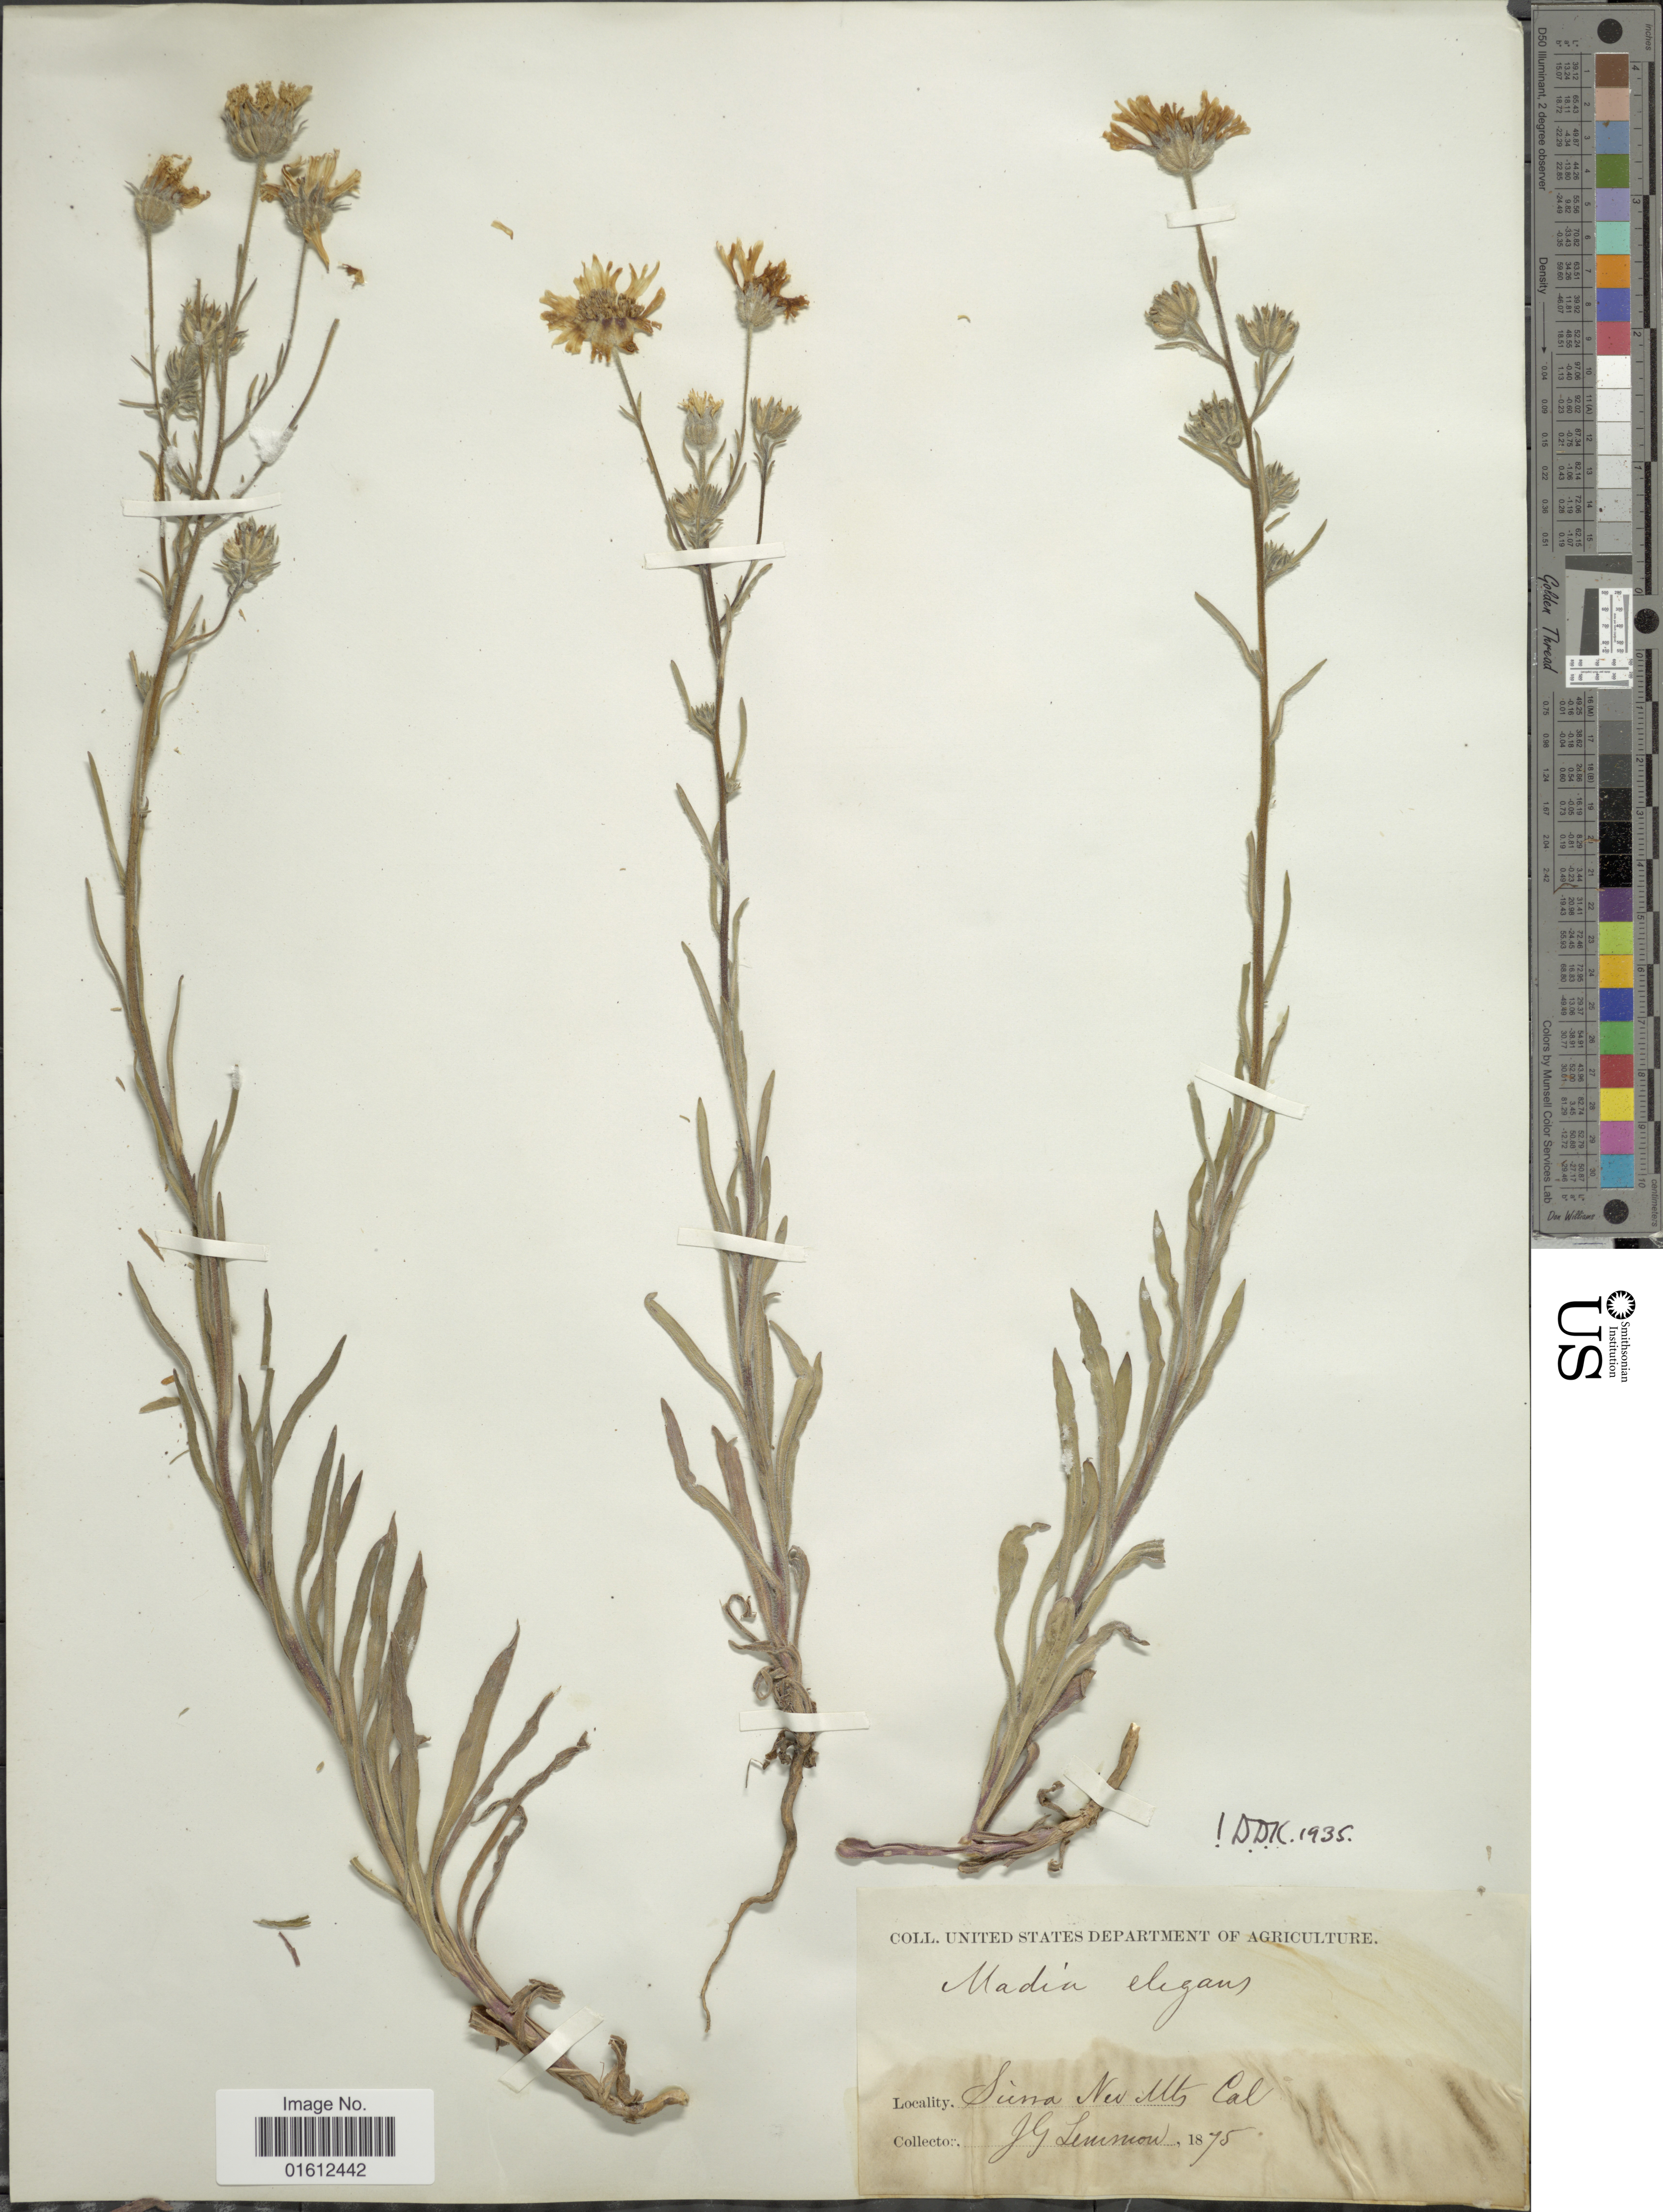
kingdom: Plantae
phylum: Tracheophyta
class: Magnoliopsida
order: Asterales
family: Asteraceae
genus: Madia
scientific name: Madia elegans subsp. elegans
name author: D. Don ex Lindl.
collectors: J. Lemmon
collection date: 1875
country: United States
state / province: California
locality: Sierra Nev Mts.